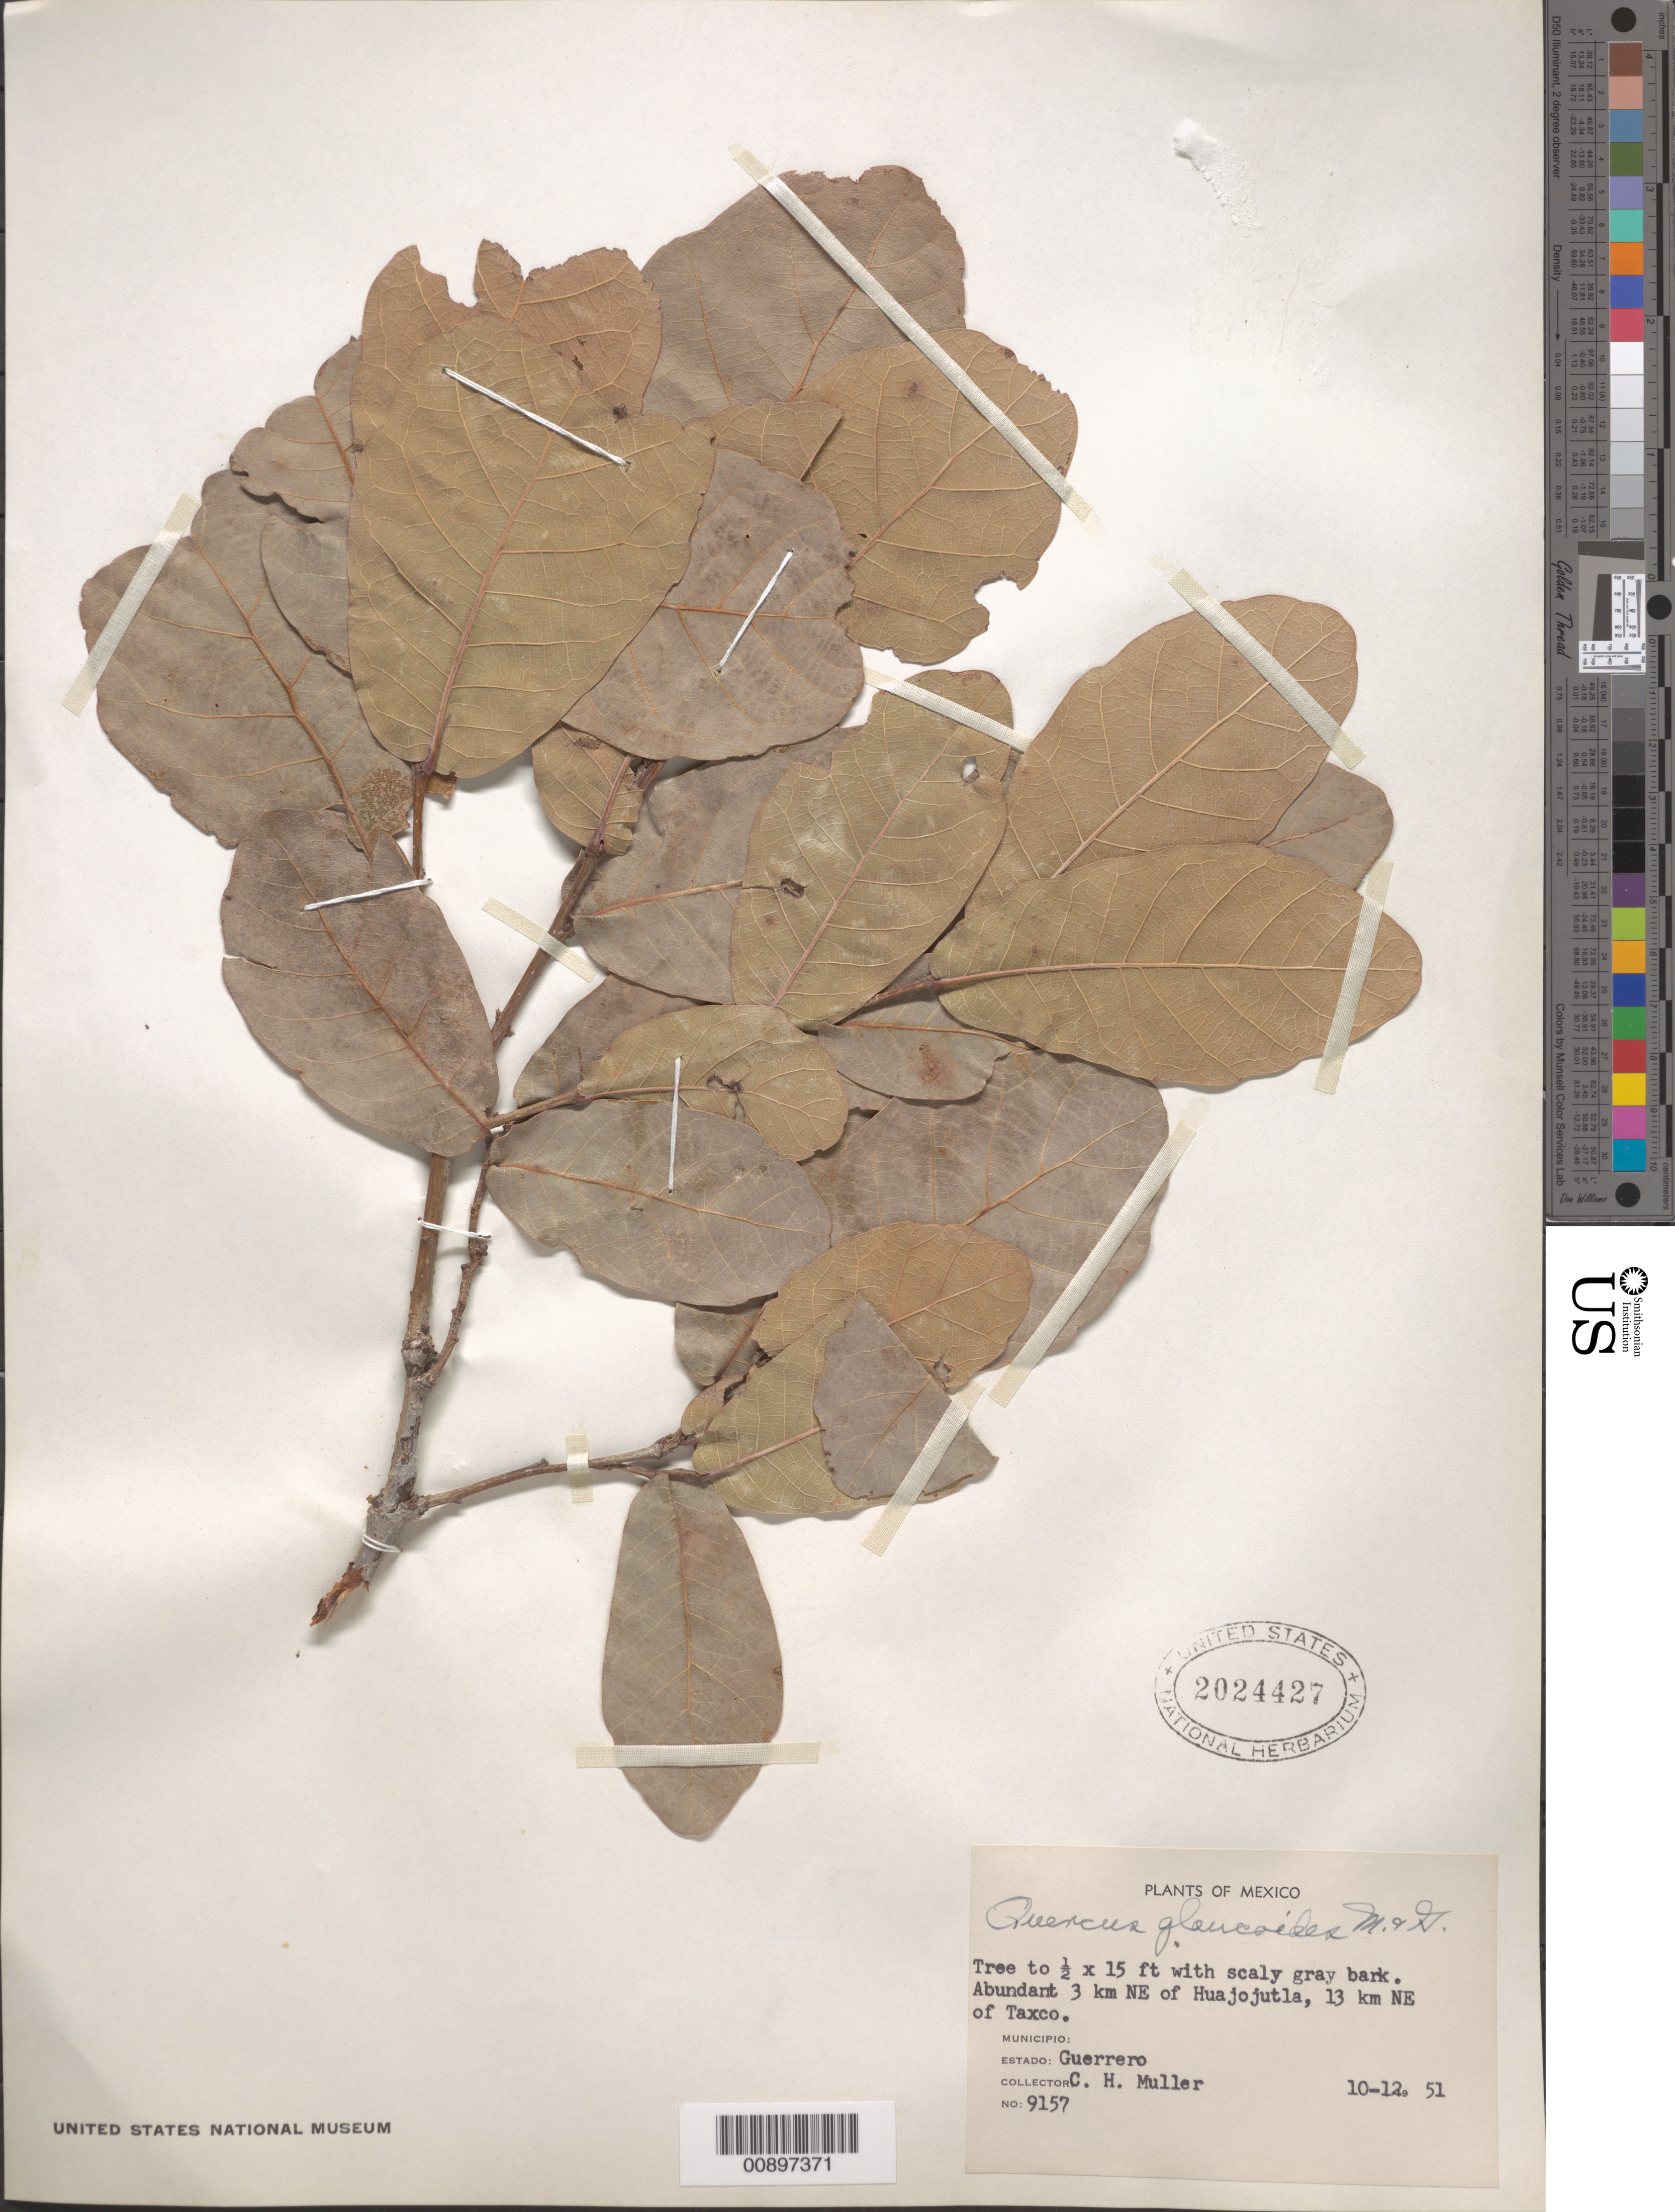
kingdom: Plantae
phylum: Tracheophyta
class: Magnoliopsida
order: Fagales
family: Fagaceae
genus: Quercus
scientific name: Quercus glaucoides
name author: M. Martens & Galeotti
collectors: C. H. Muller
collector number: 9157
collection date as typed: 12 Oct 1951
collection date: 1951-10-12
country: Mexico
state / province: Guerrero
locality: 3 km NE of Huajojutla, 13 km NE of Taxco, Guerrero.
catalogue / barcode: US 2024427